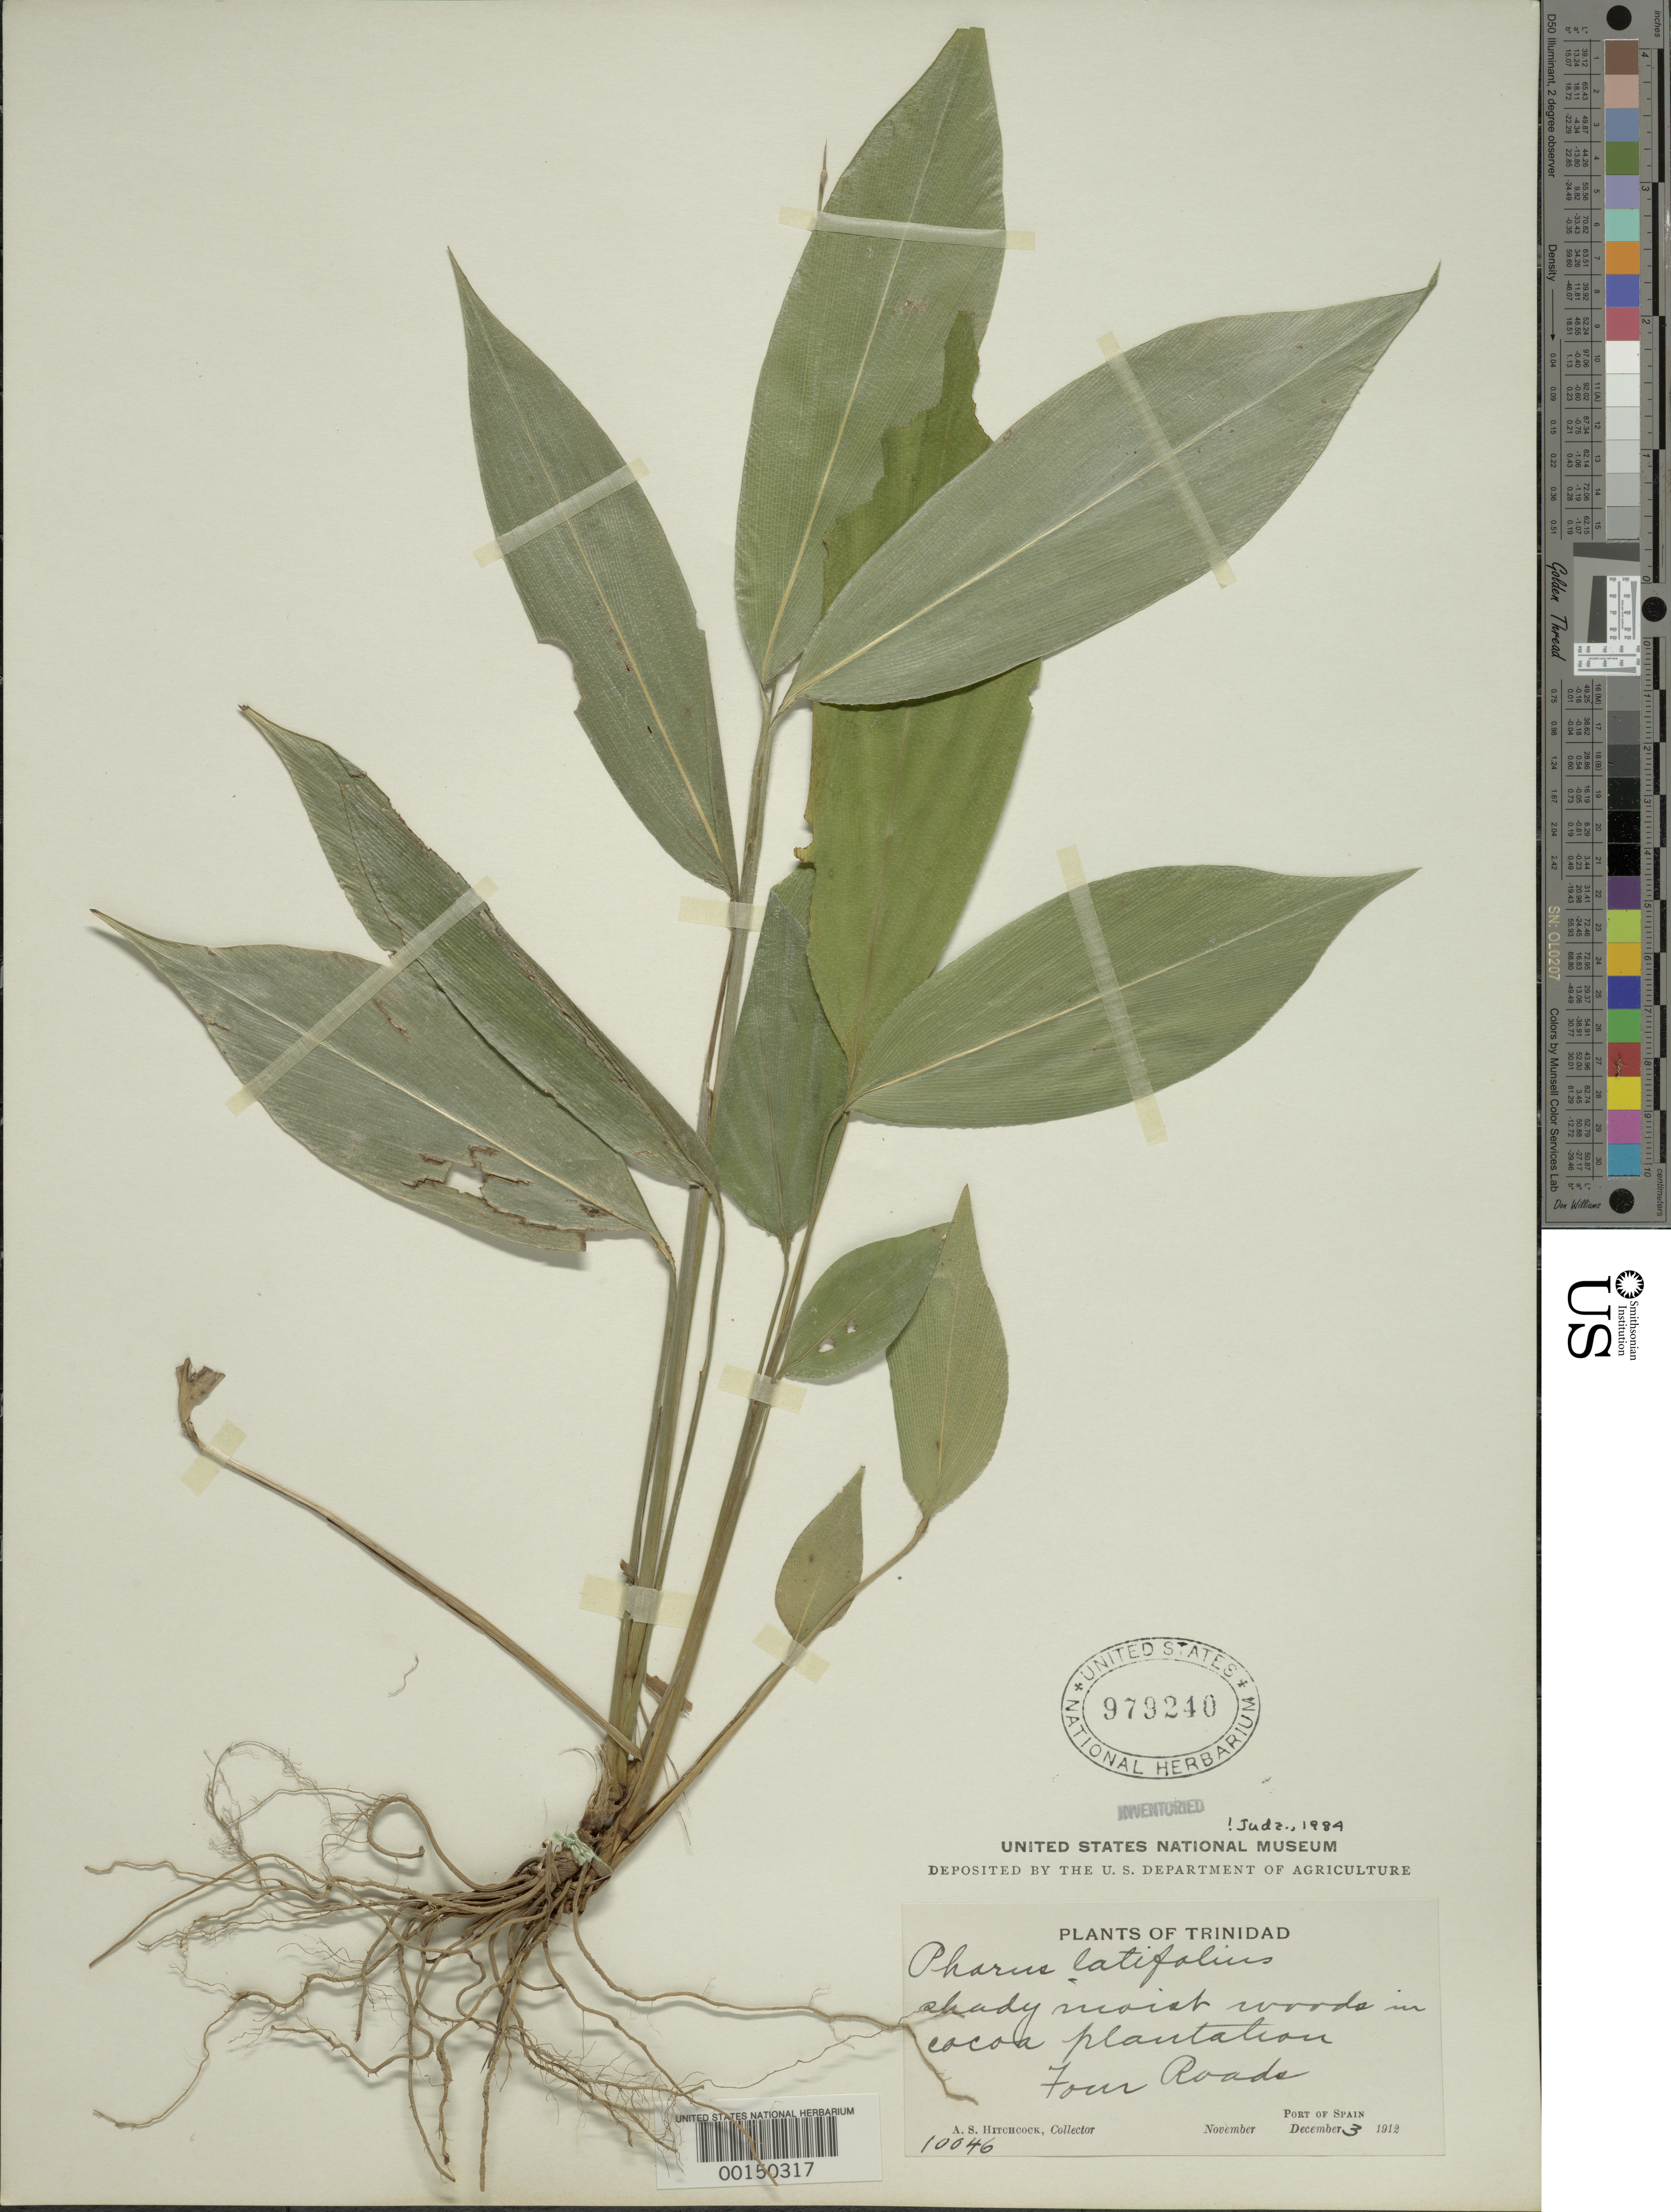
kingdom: Plantae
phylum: Tracheophyta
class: Liliopsida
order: Poales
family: Poaceae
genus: Pharus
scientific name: Pharus latifolius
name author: L.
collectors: A. S. Hitchcock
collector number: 10046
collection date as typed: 03 Dec 1912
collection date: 1912-12-03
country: Trinidad and Tobago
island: Trinidad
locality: Port of spain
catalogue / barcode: US 979240